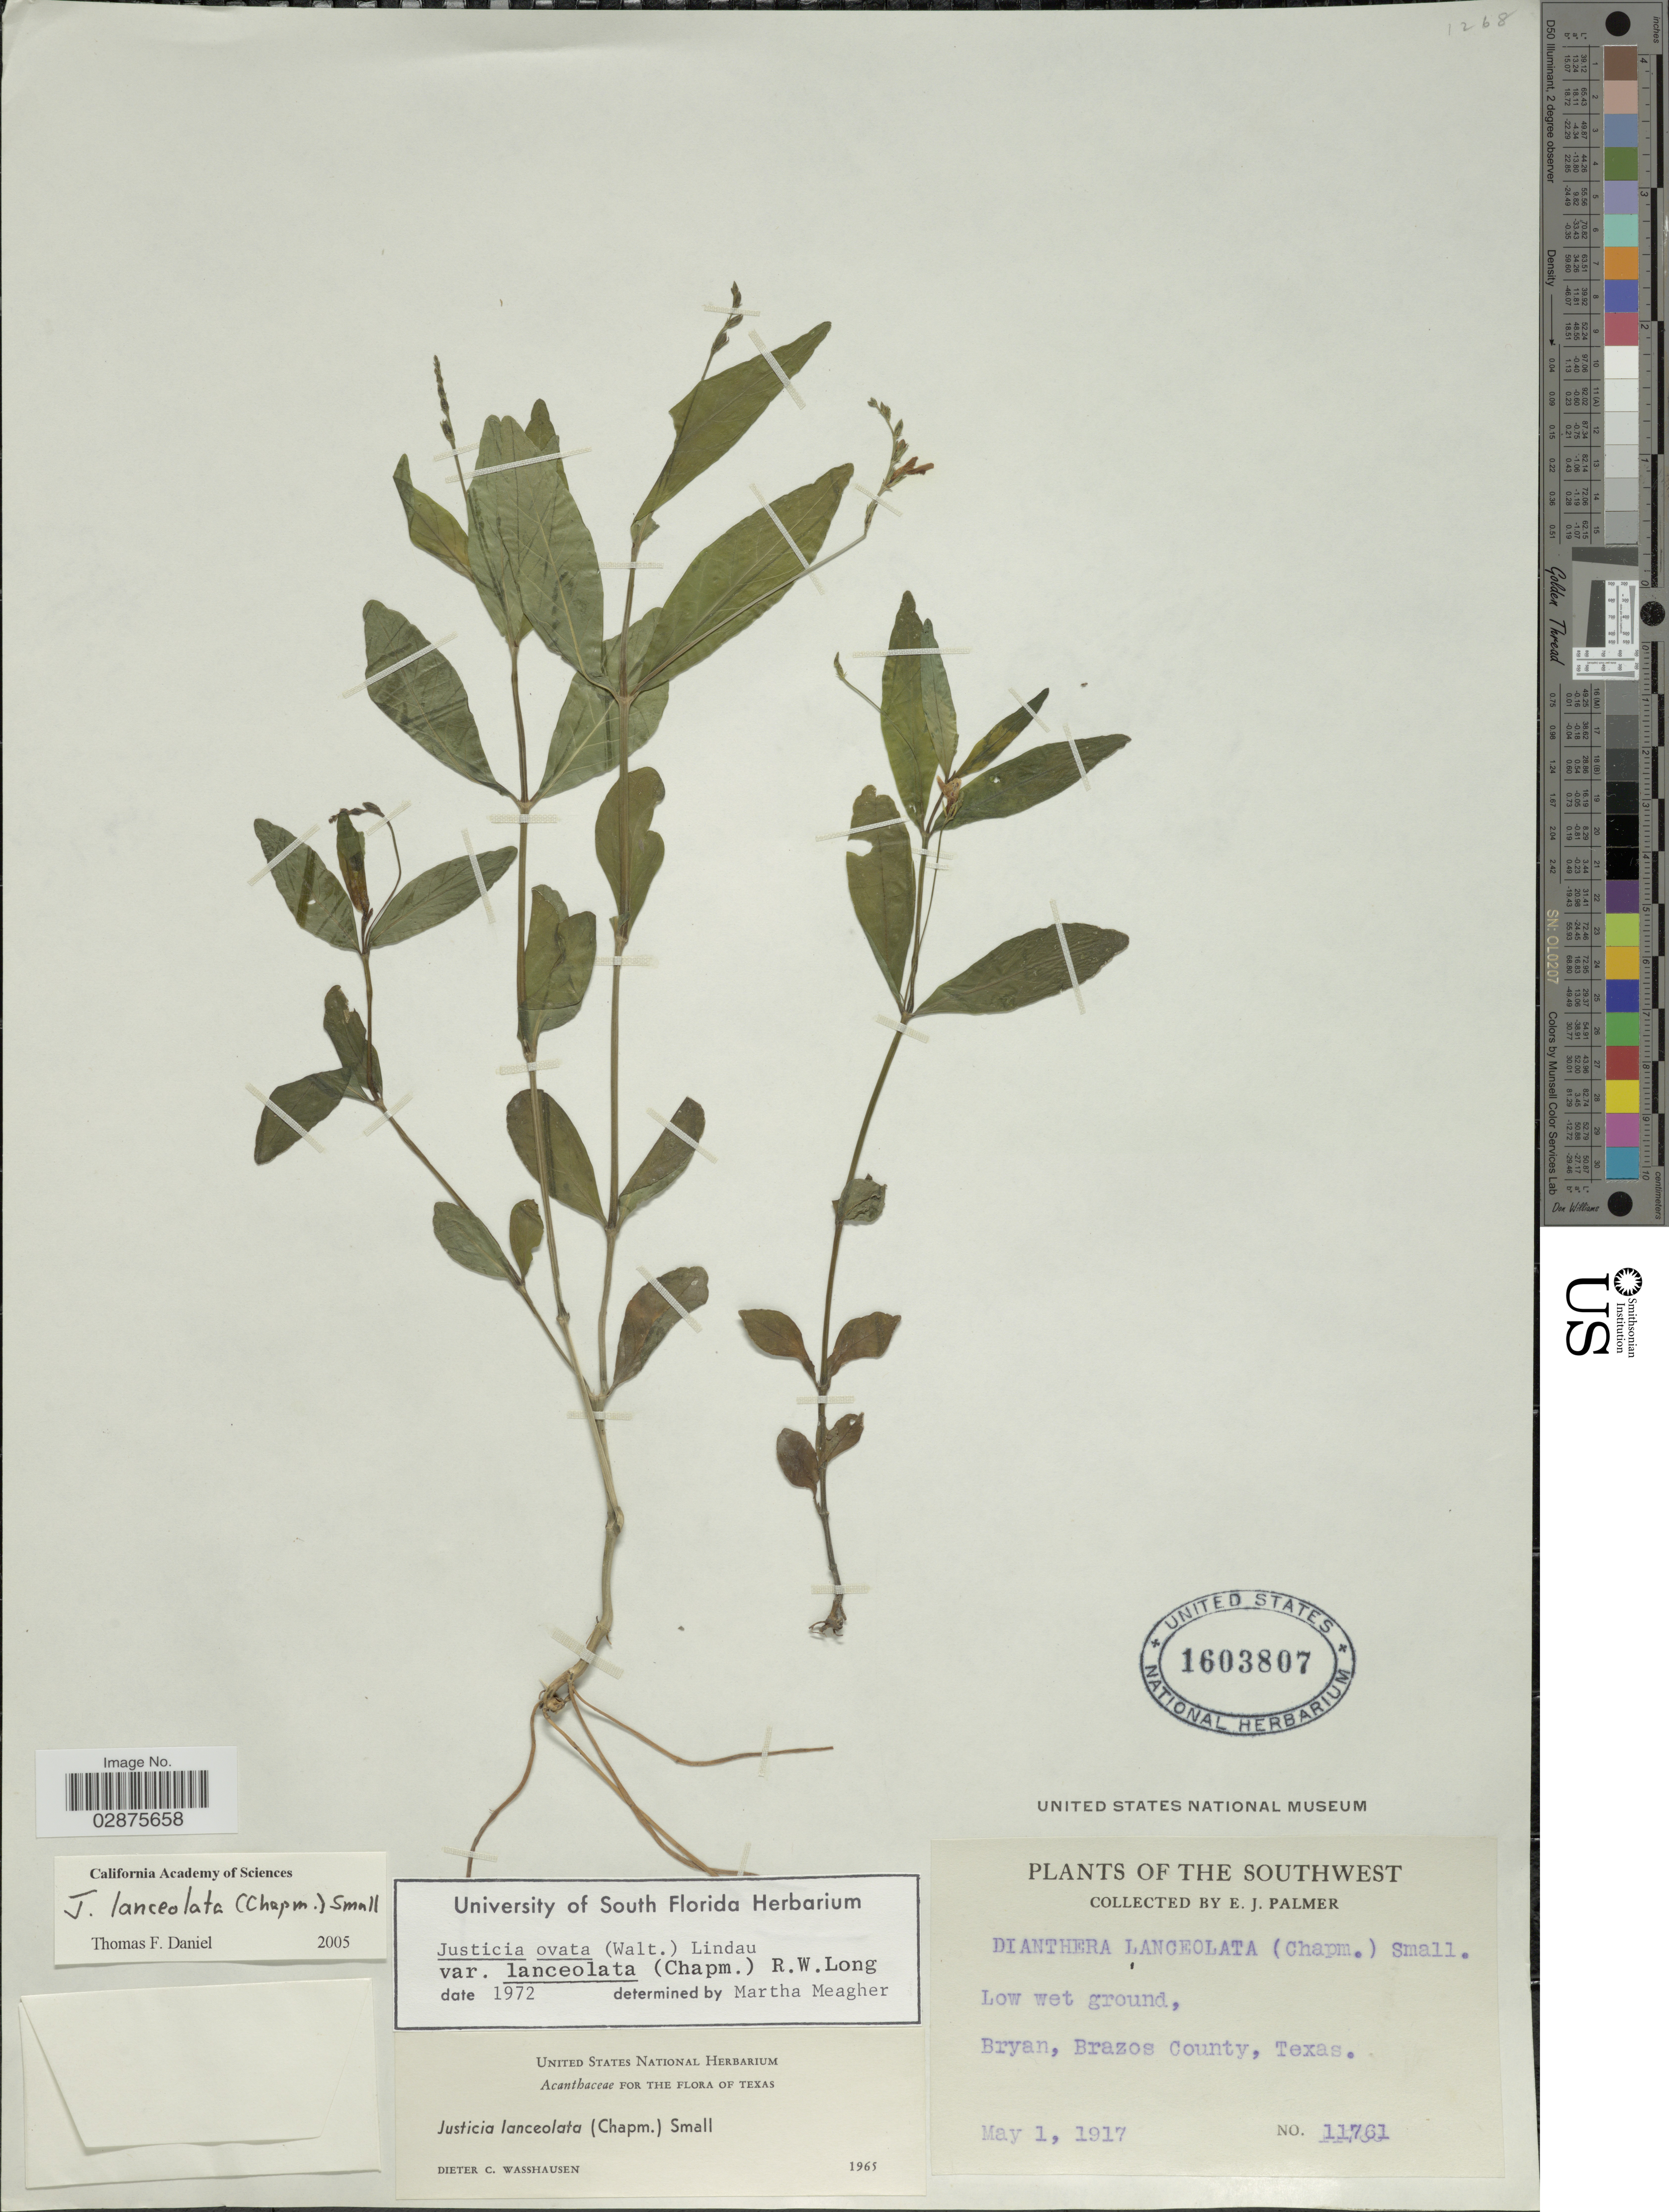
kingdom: Plantae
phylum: Tracheophyta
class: Magnoliopsida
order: Lamiales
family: Acanthaceae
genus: Justicia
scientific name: Justicia lanceolata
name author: (Chapm.) Small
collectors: E. J. Palmer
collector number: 11761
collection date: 1917-05-01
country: United States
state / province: Texas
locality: The Southwest. Low wet ground, Bryan, Brazos County, Texas.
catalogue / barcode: US 1603807